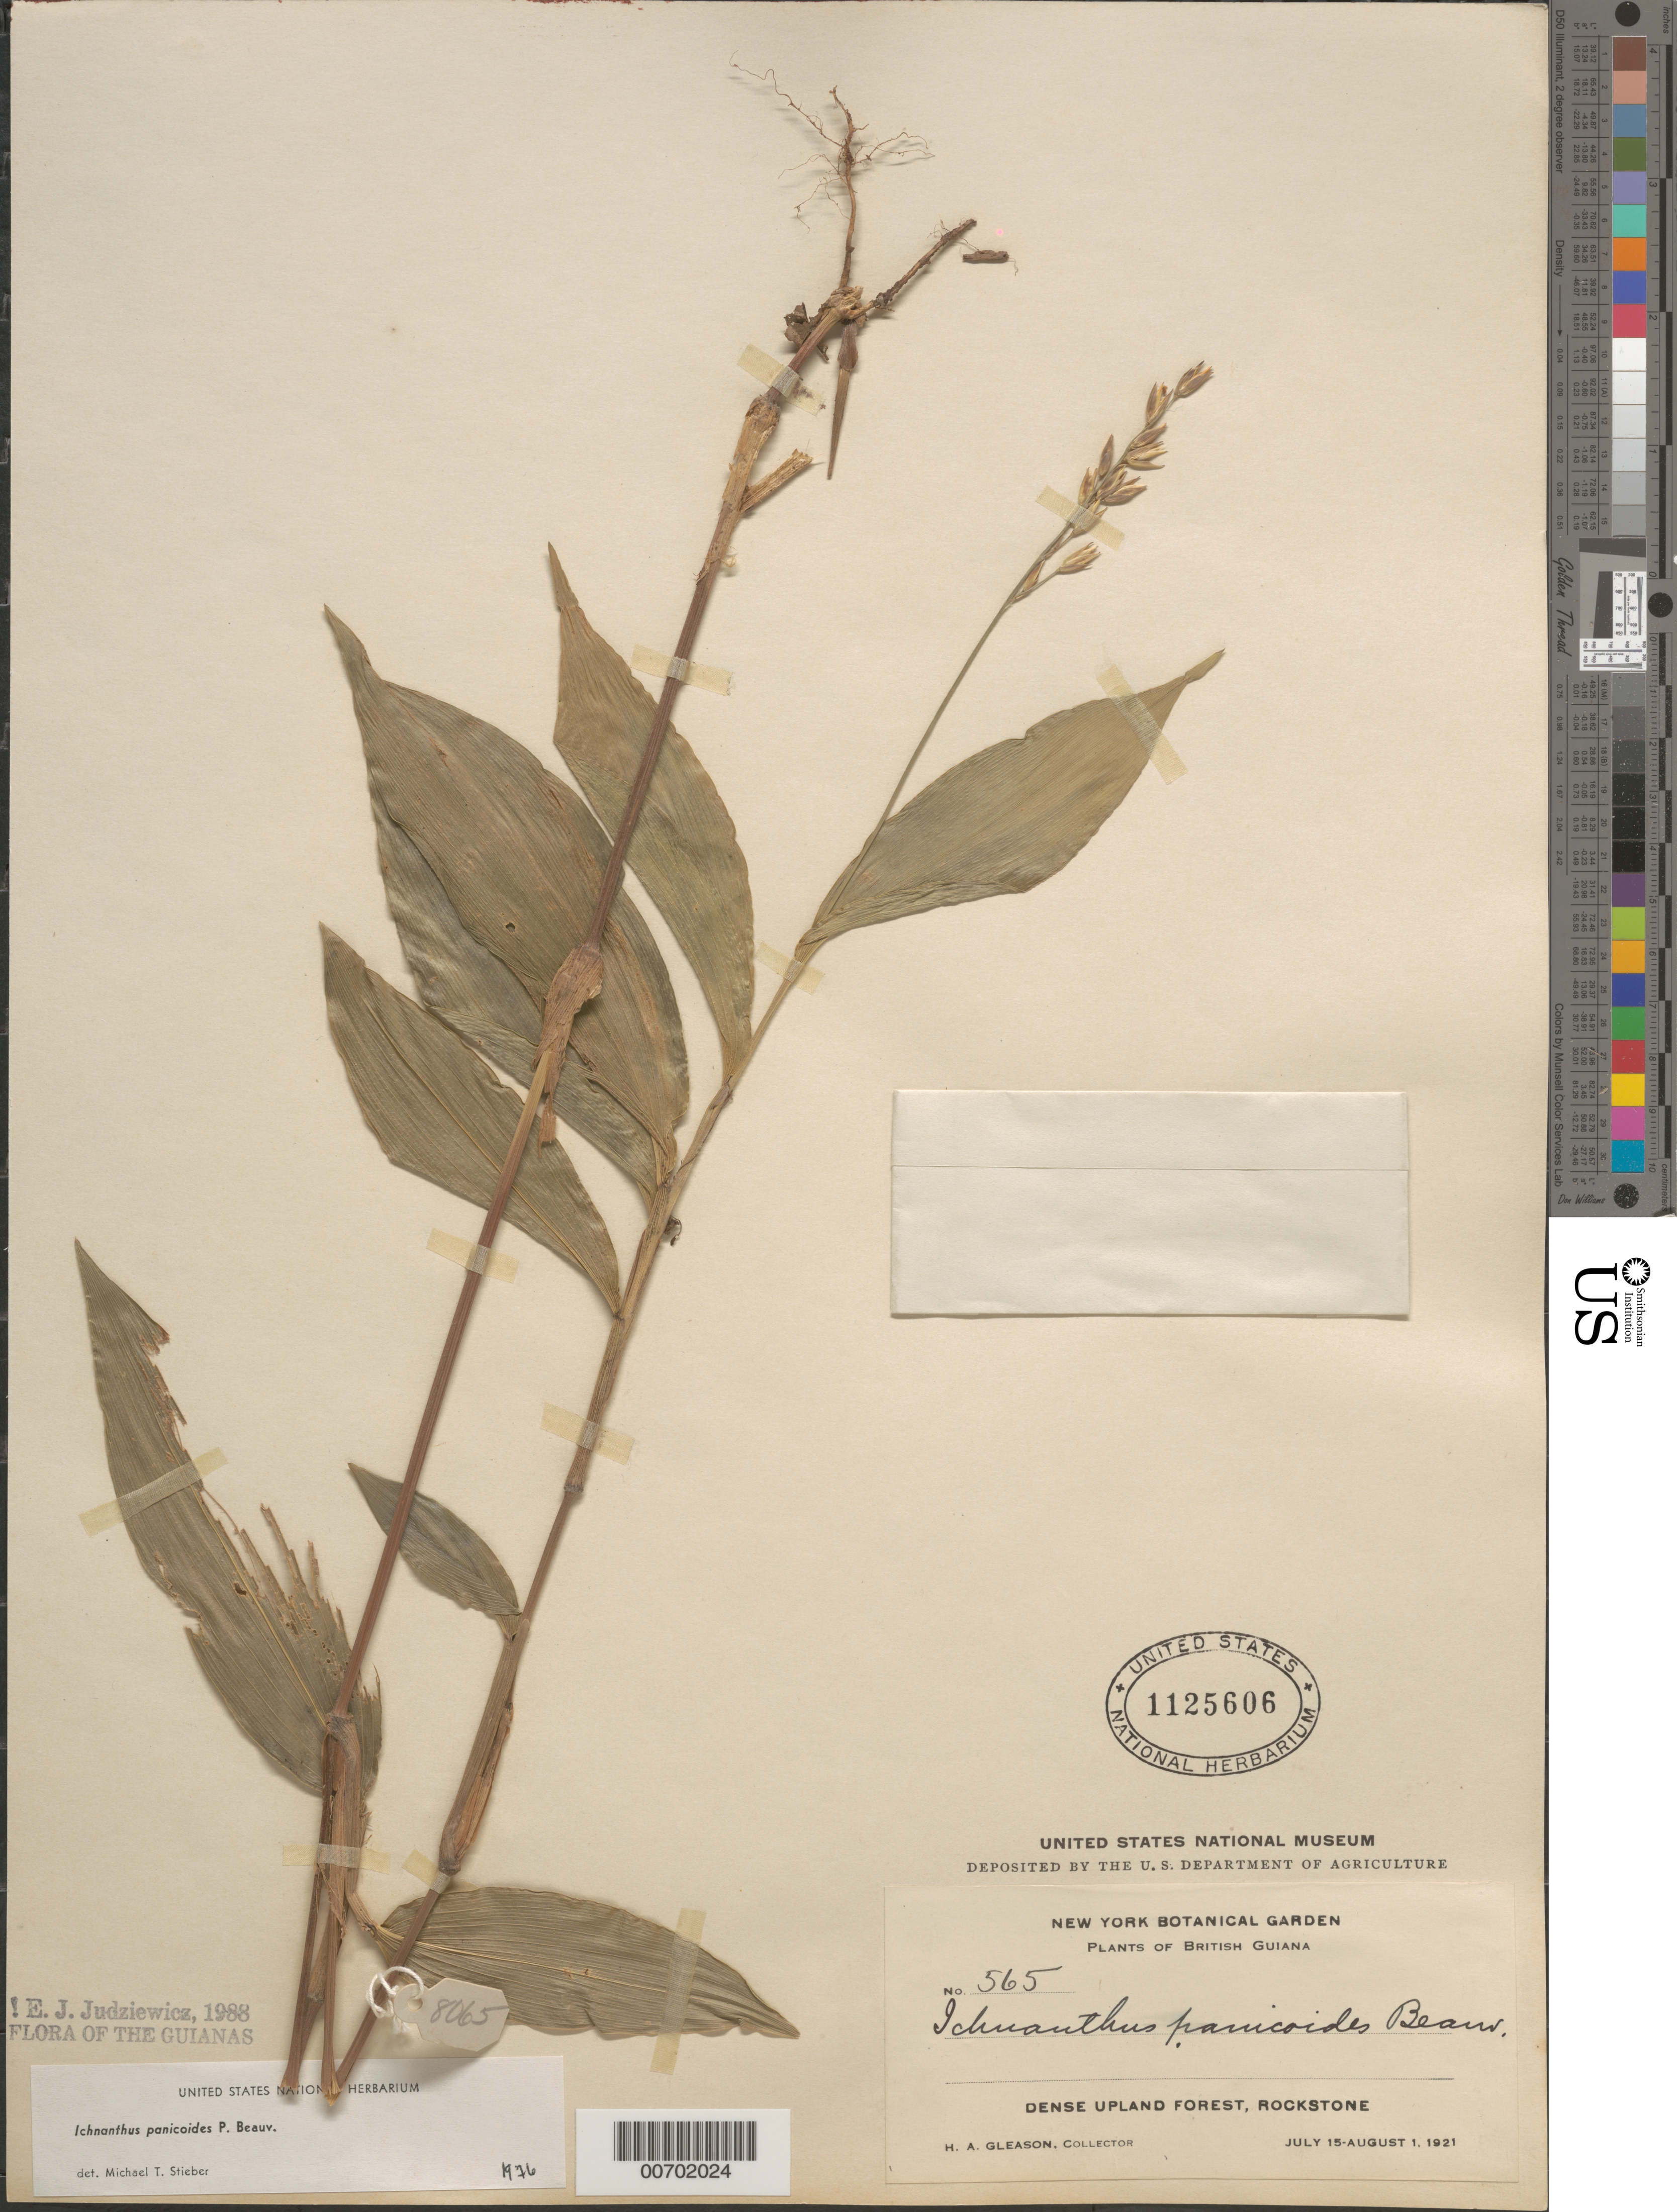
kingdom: Plantae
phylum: Tracheophyta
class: Liliopsida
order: Poales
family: Poaceae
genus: Ichnanthus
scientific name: Ichnanthus panicoides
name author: P. Beauv.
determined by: Stieber, M. T.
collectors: H. A. Gleason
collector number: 565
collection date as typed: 15-Jul-21 to 1-Aug-21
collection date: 1921-07-15/1921-08-01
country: Guyana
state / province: U. Demerara-Berbice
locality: Rockstone, in and about the village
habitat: Dense upland forest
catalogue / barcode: US 1125606